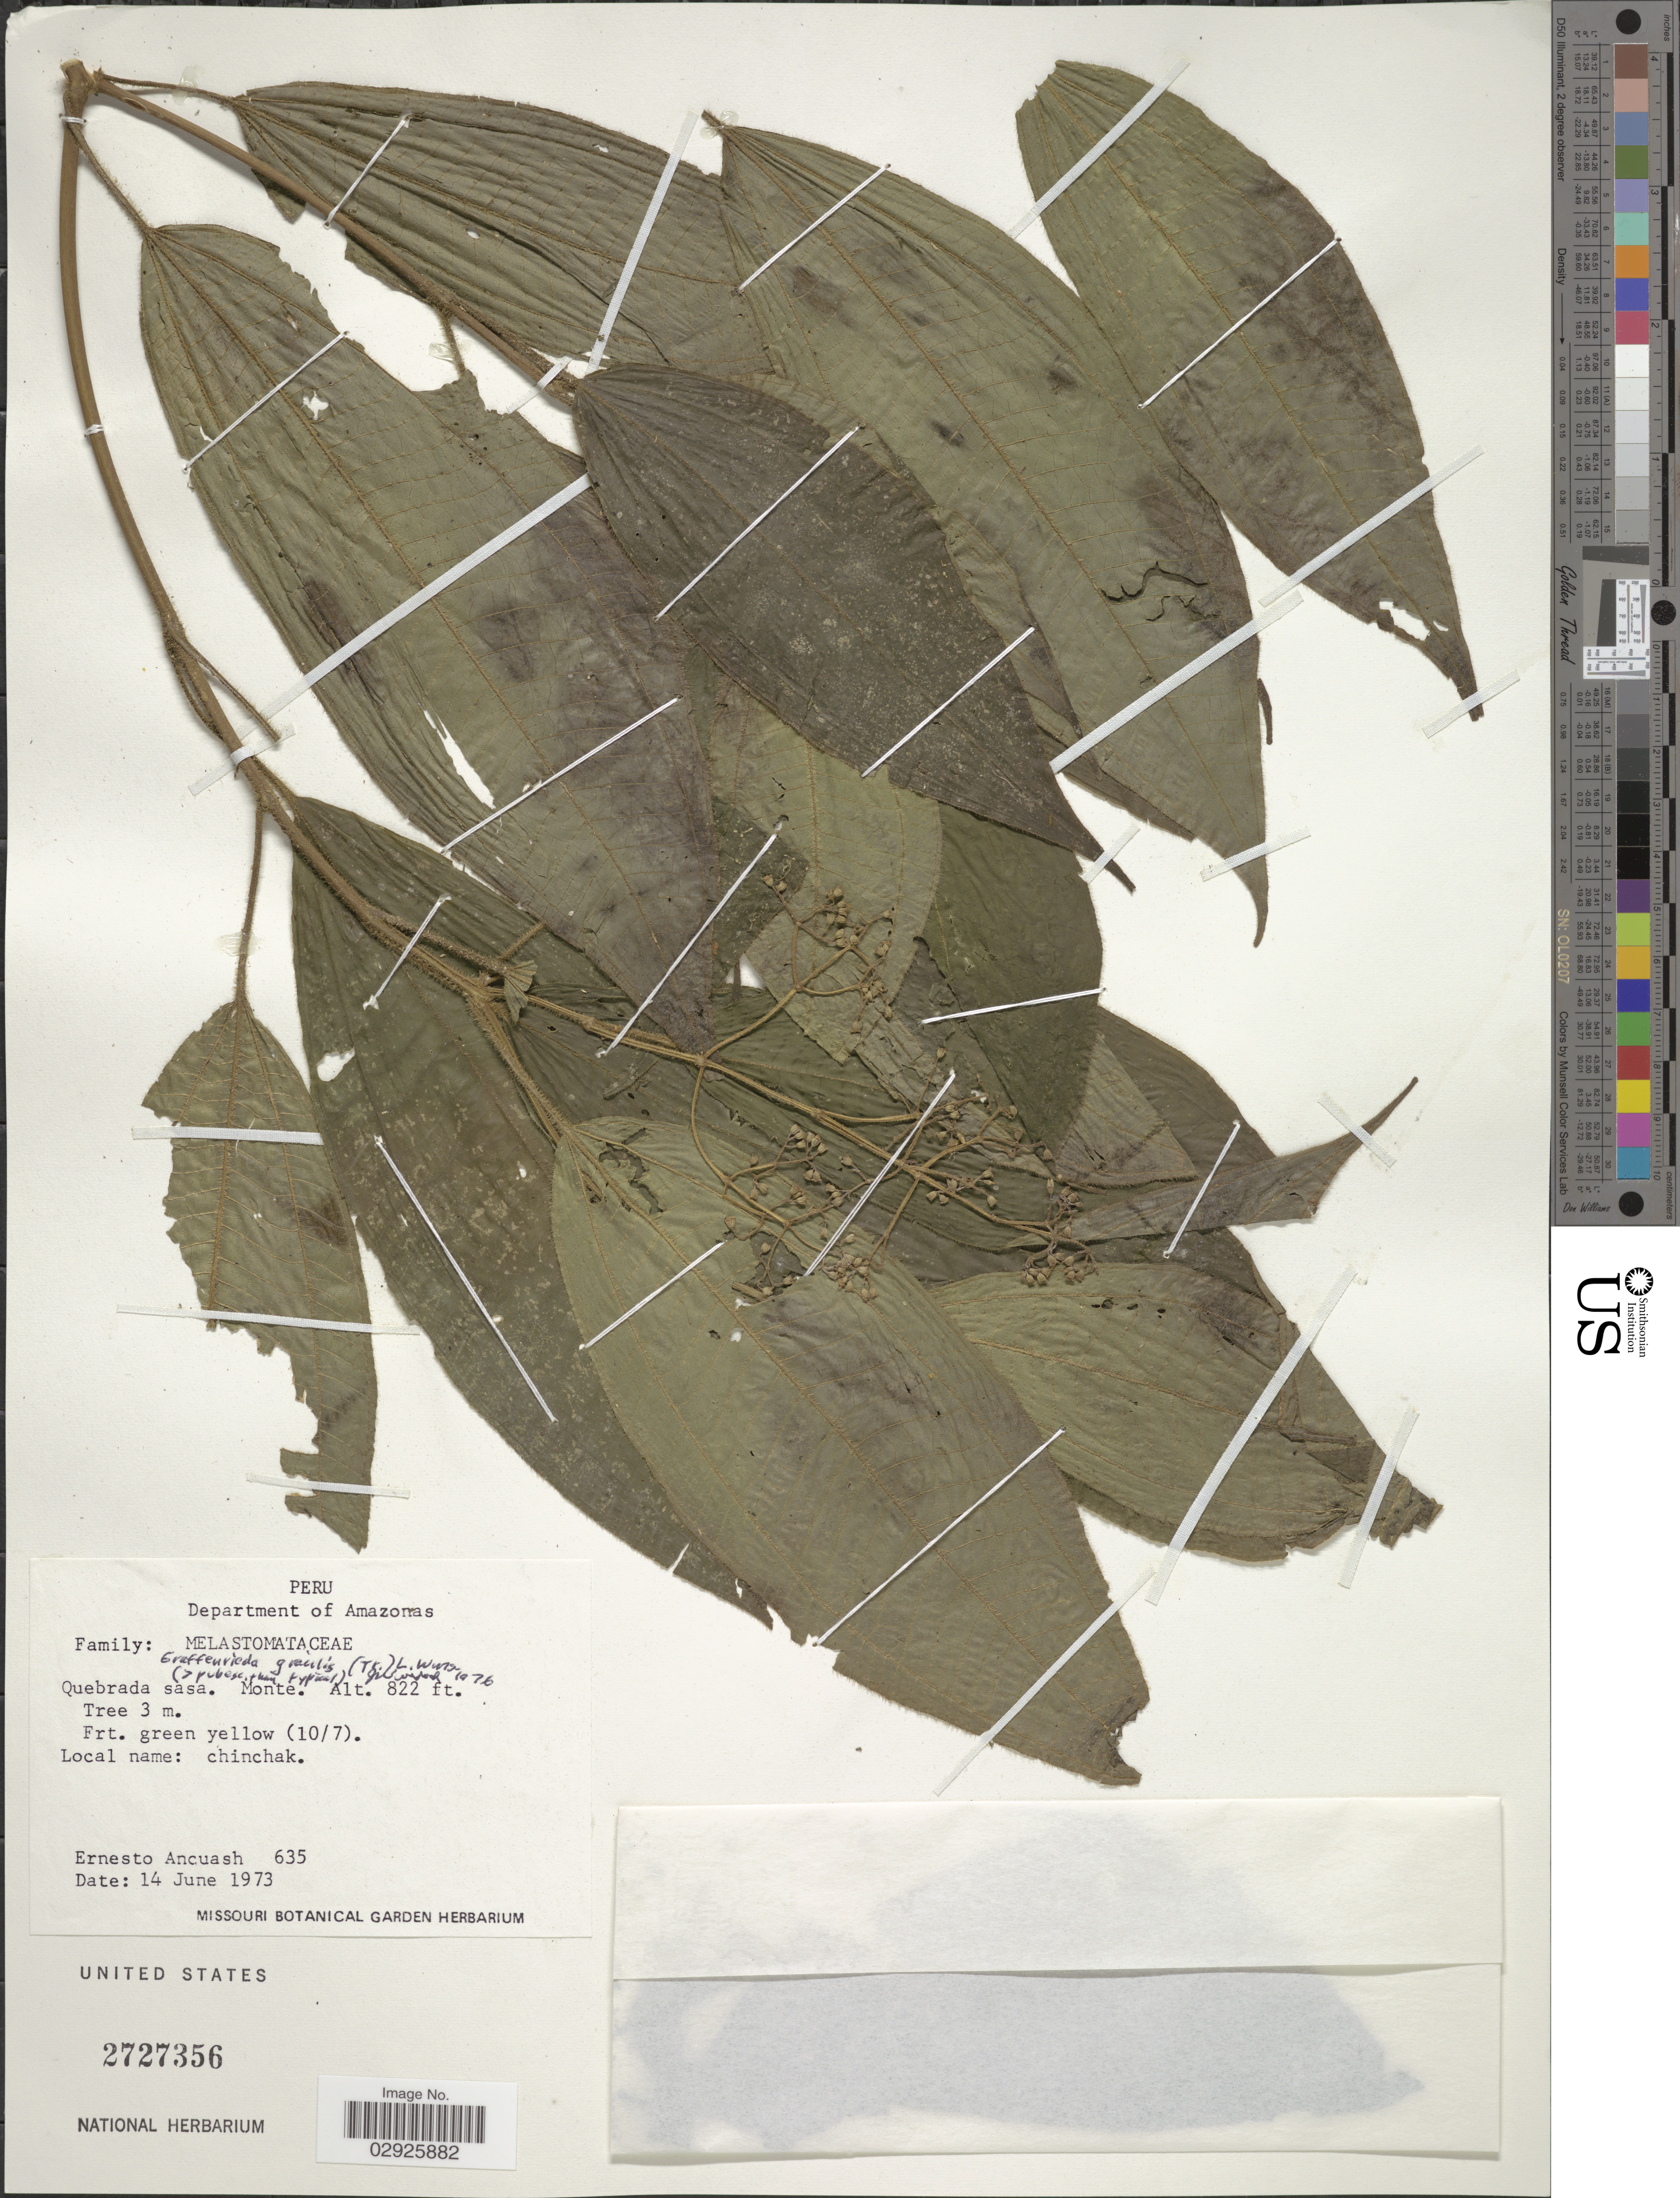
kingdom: Plantae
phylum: Tracheophyta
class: Magnoliopsida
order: Myrtales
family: Melastomataceae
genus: Graffenrieda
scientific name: Graffenrieda gracilis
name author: (Triana) L.O. Williams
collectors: E. Ancuash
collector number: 635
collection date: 1973-06-14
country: Peru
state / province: Amazonas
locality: Department of Amazonas. Quebrada sasa. Monte.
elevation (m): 251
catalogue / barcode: US 2727356